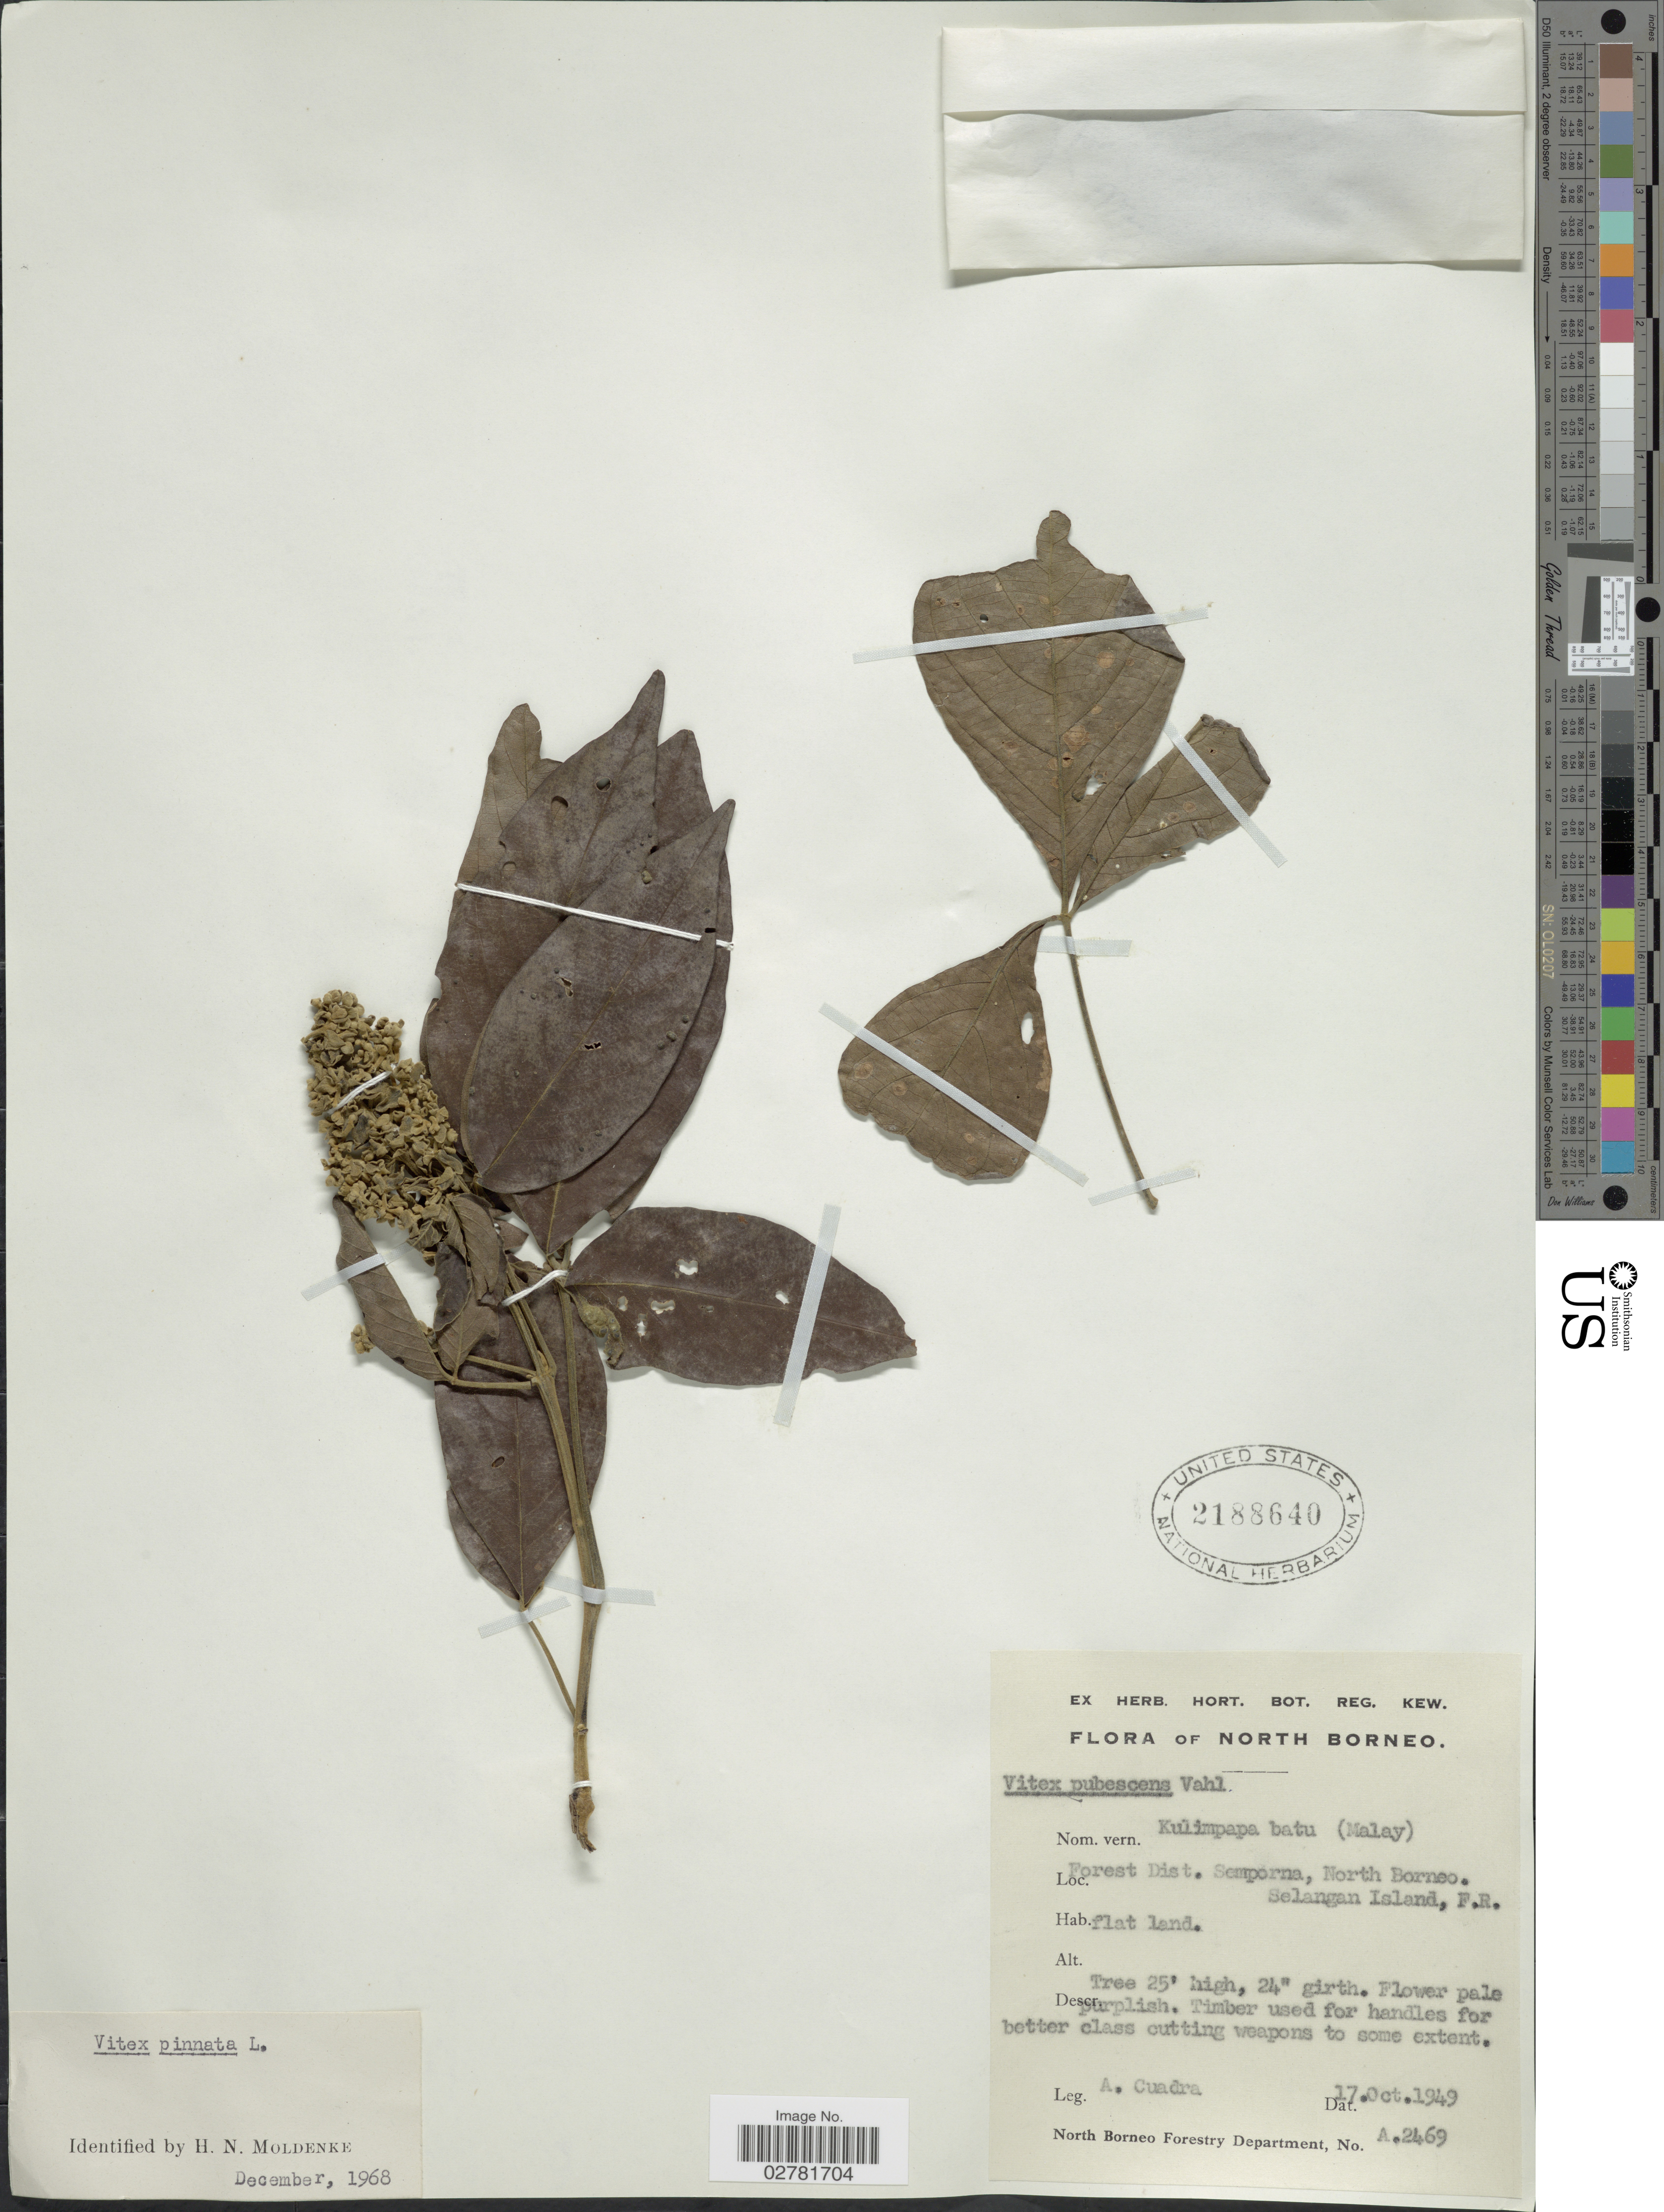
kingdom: Plantae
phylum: Tracheophyta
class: Magnoliopsida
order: Lamiales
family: Lamiaceae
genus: Vitex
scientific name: Vitex pinnata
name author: L.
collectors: A. Cuadra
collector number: A2469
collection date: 1949-10-17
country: Malaysia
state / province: Sabah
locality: North Borneo. Forest Dist. Semporna. Selangan Island, F.R.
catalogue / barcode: US 2188640